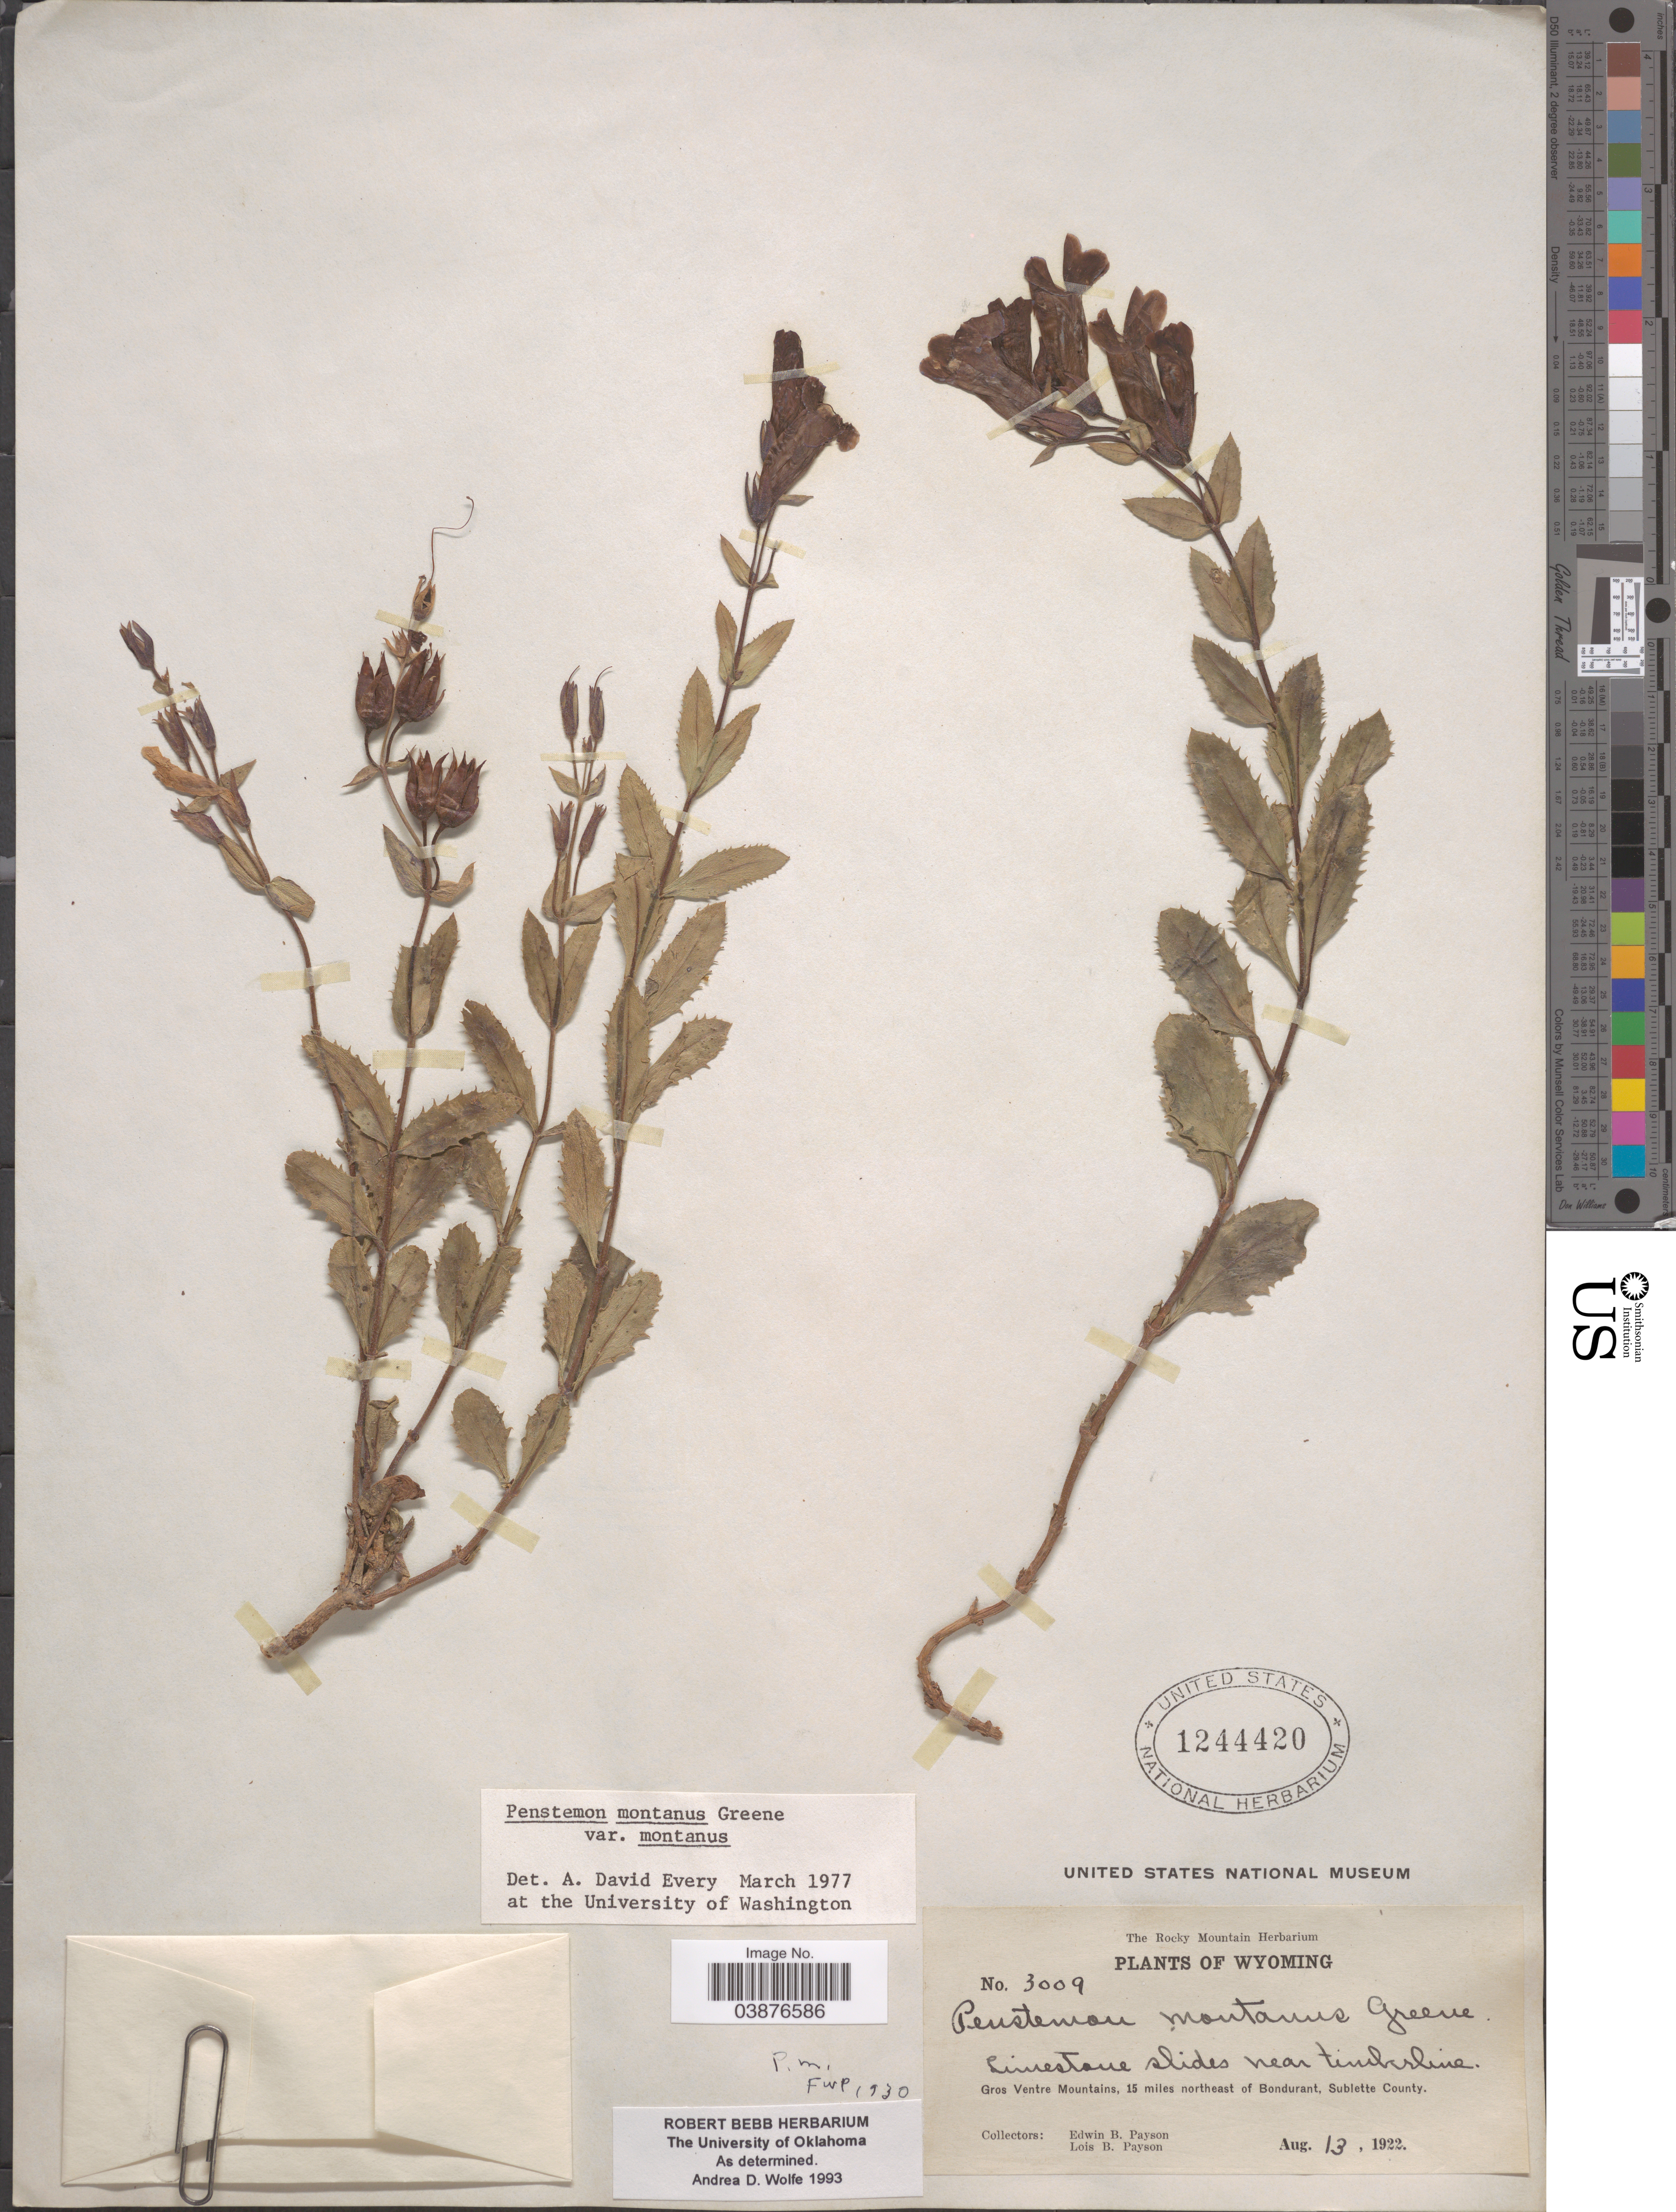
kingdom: Plantae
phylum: Tracheophyta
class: Magnoliopsida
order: Lamiales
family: Plantaginaceae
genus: Penstemon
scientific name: Penstemon montanus var. montanus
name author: Greene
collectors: E. B. Payson & L. Payson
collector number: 3009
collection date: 1922-08-13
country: United States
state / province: Wyoming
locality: Gros Ventre Mountains, 15 miles northeast of Bondurant, Sublette County.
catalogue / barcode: US 1244420